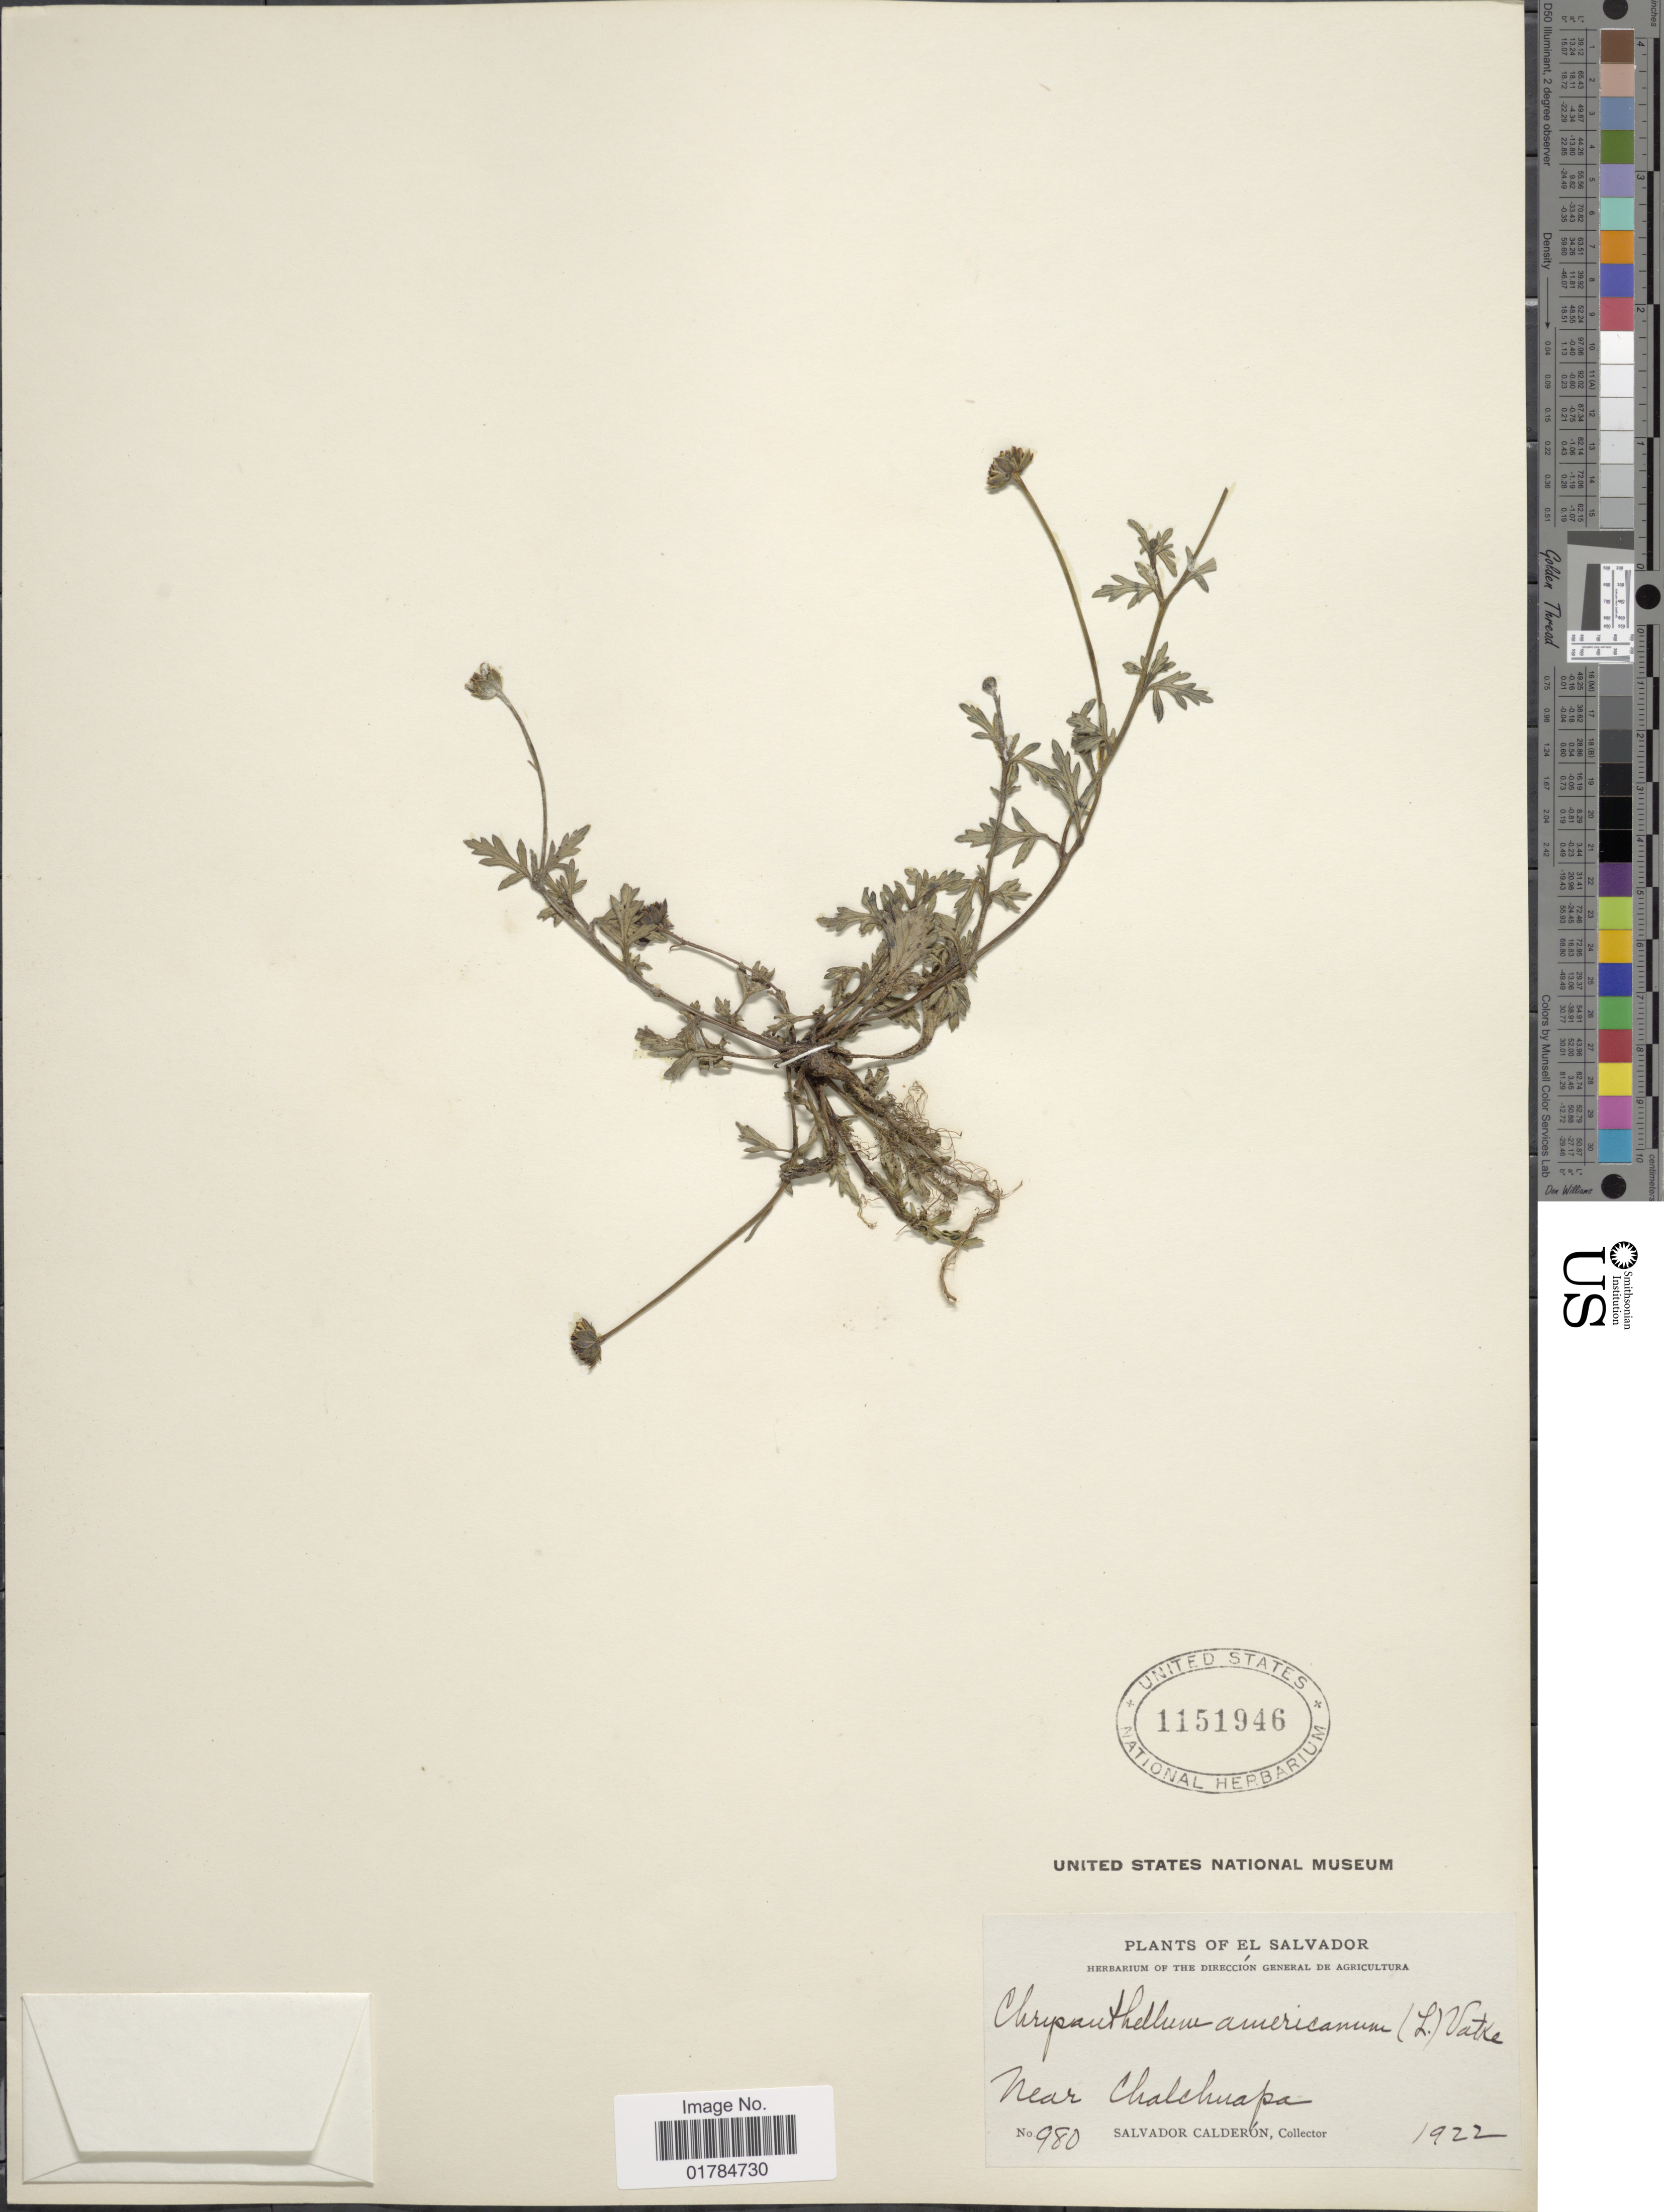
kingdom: Plantae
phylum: Tracheophyta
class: Magnoliopsida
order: Asterales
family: Asteraceae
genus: Chrysanthellum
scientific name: Chrysanthellum americanum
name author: (L.) Vatke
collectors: S. Calderón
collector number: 980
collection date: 1922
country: El Salvador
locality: Near Chalchuapa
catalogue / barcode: US 1151946